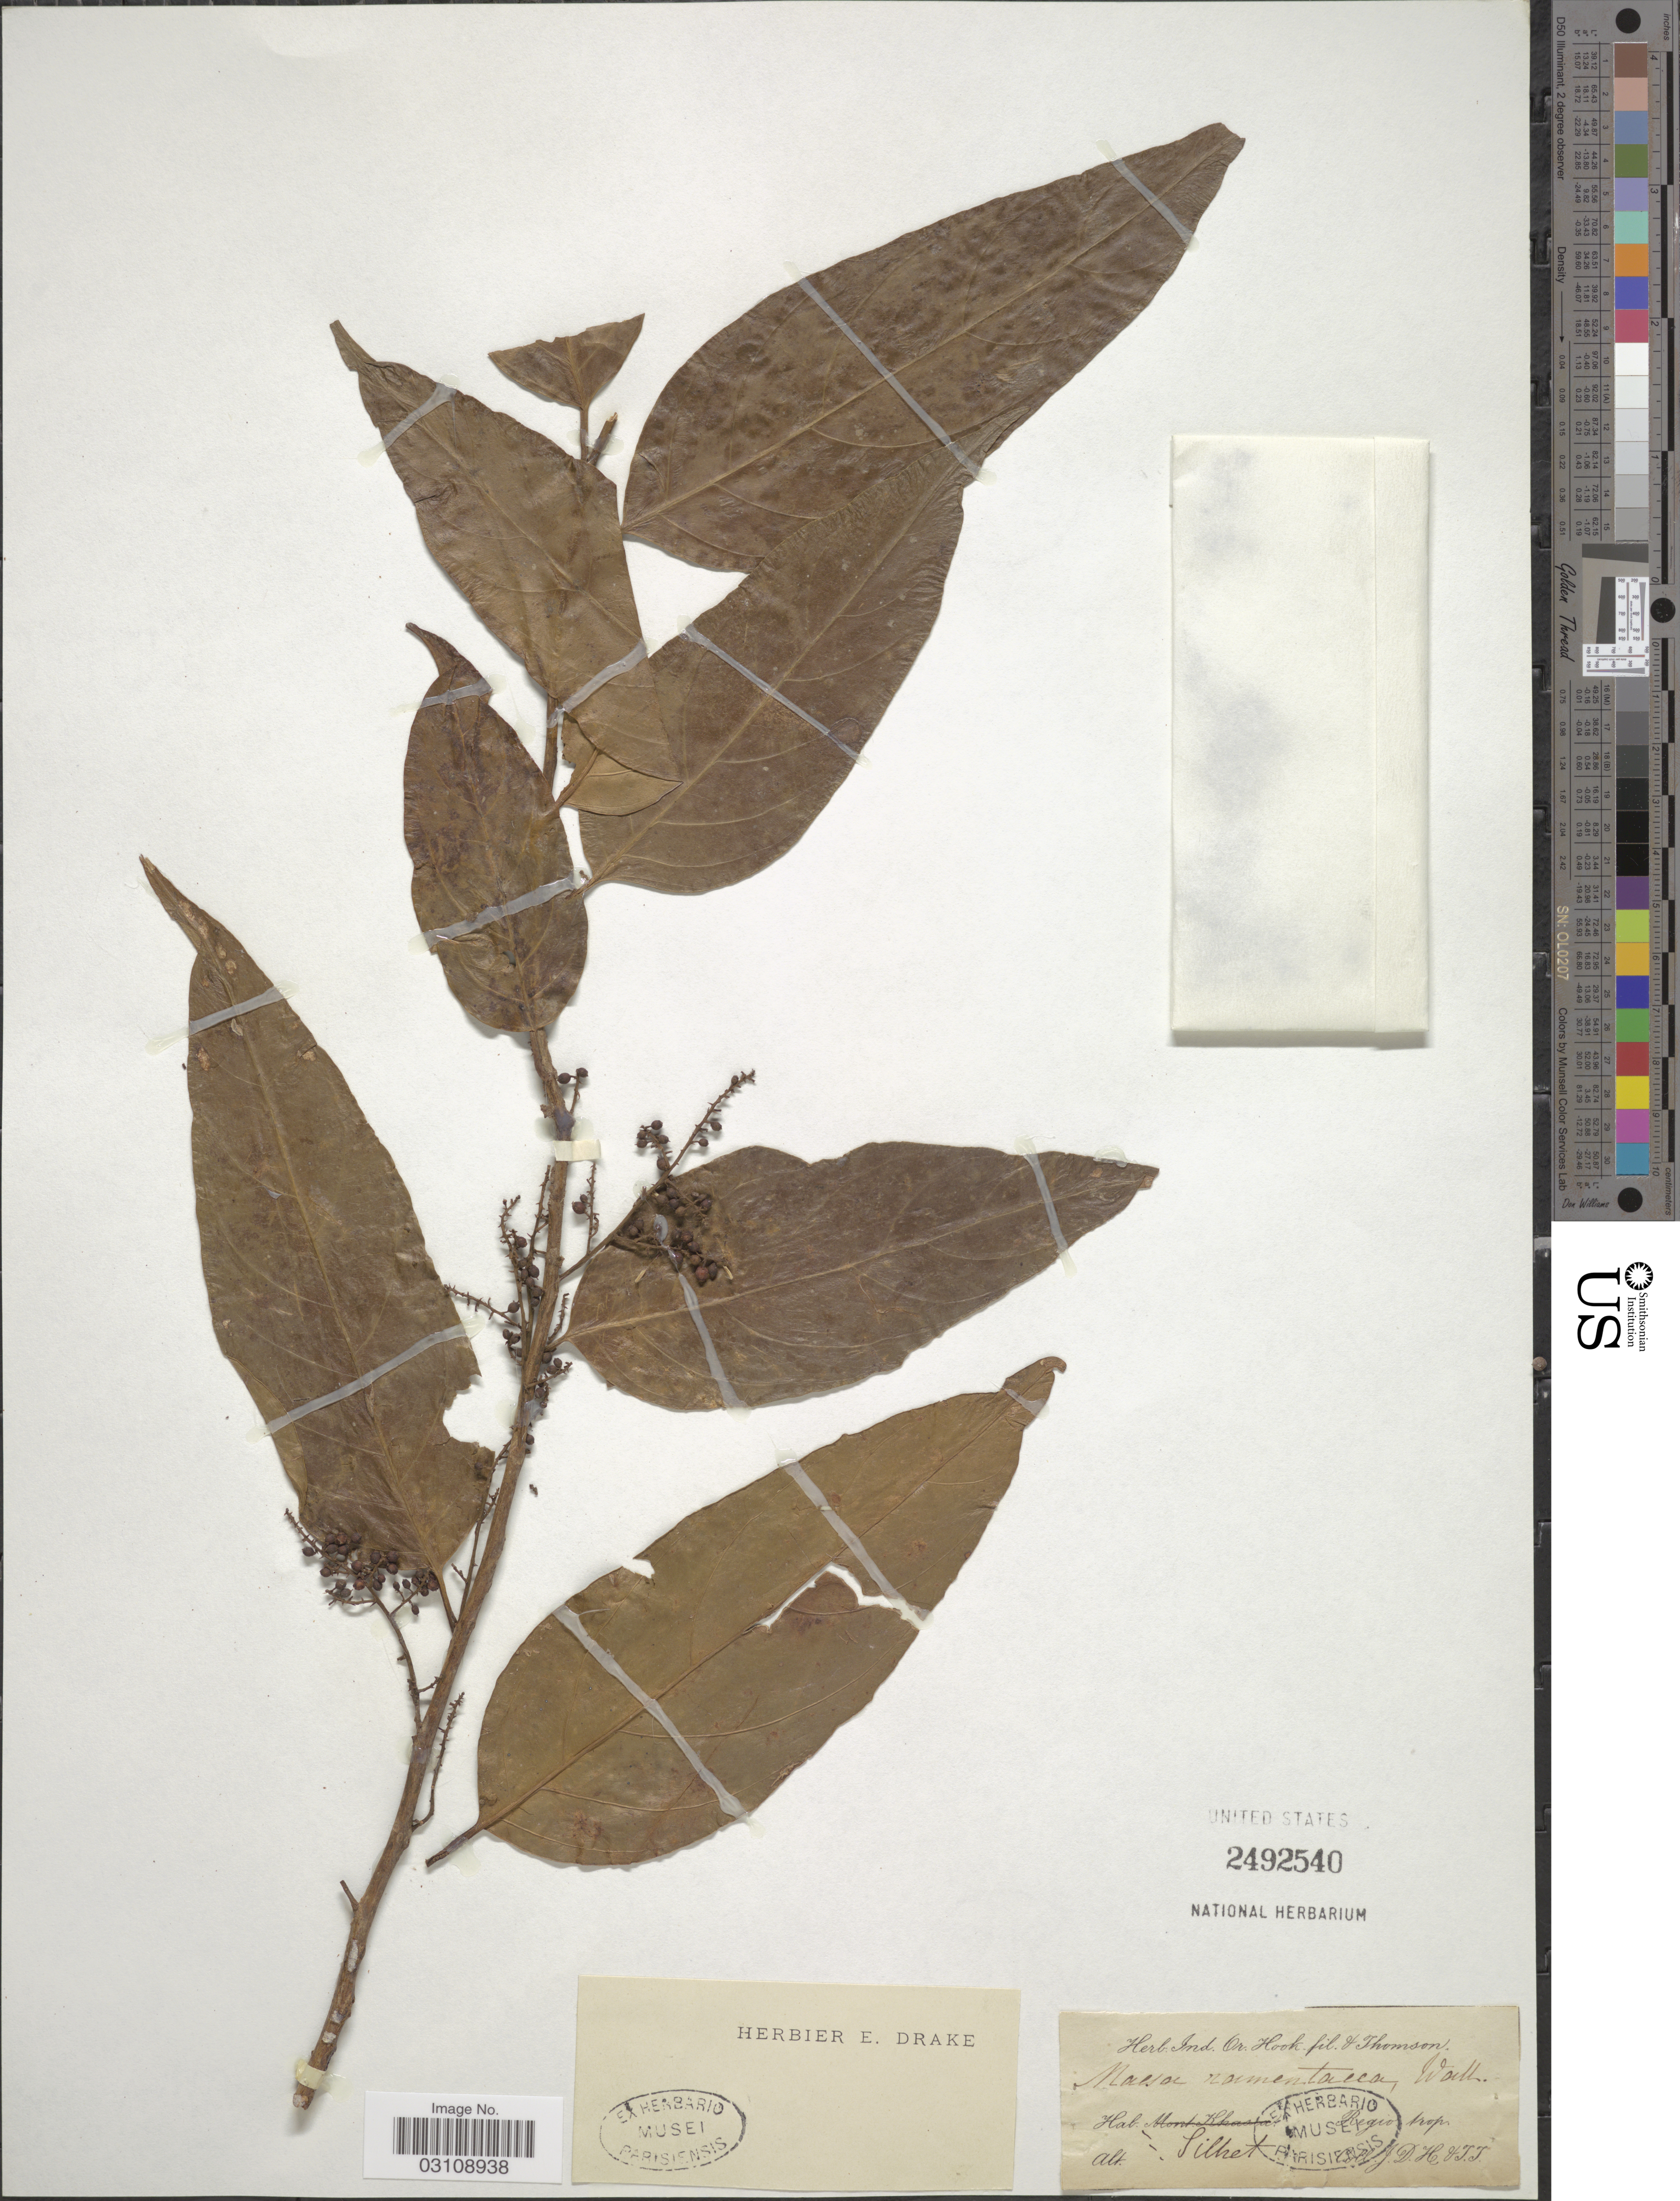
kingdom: Plantae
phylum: Tracheophyta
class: Magnoliopsida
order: Ericales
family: Primulaceae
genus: Maesa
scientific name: Maesa ramentacea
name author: (Roxb.) A. DC.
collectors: J. D. Hooker & T. Thomson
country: Bangladesh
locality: Silhet. Regio trop.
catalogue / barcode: US 2492540